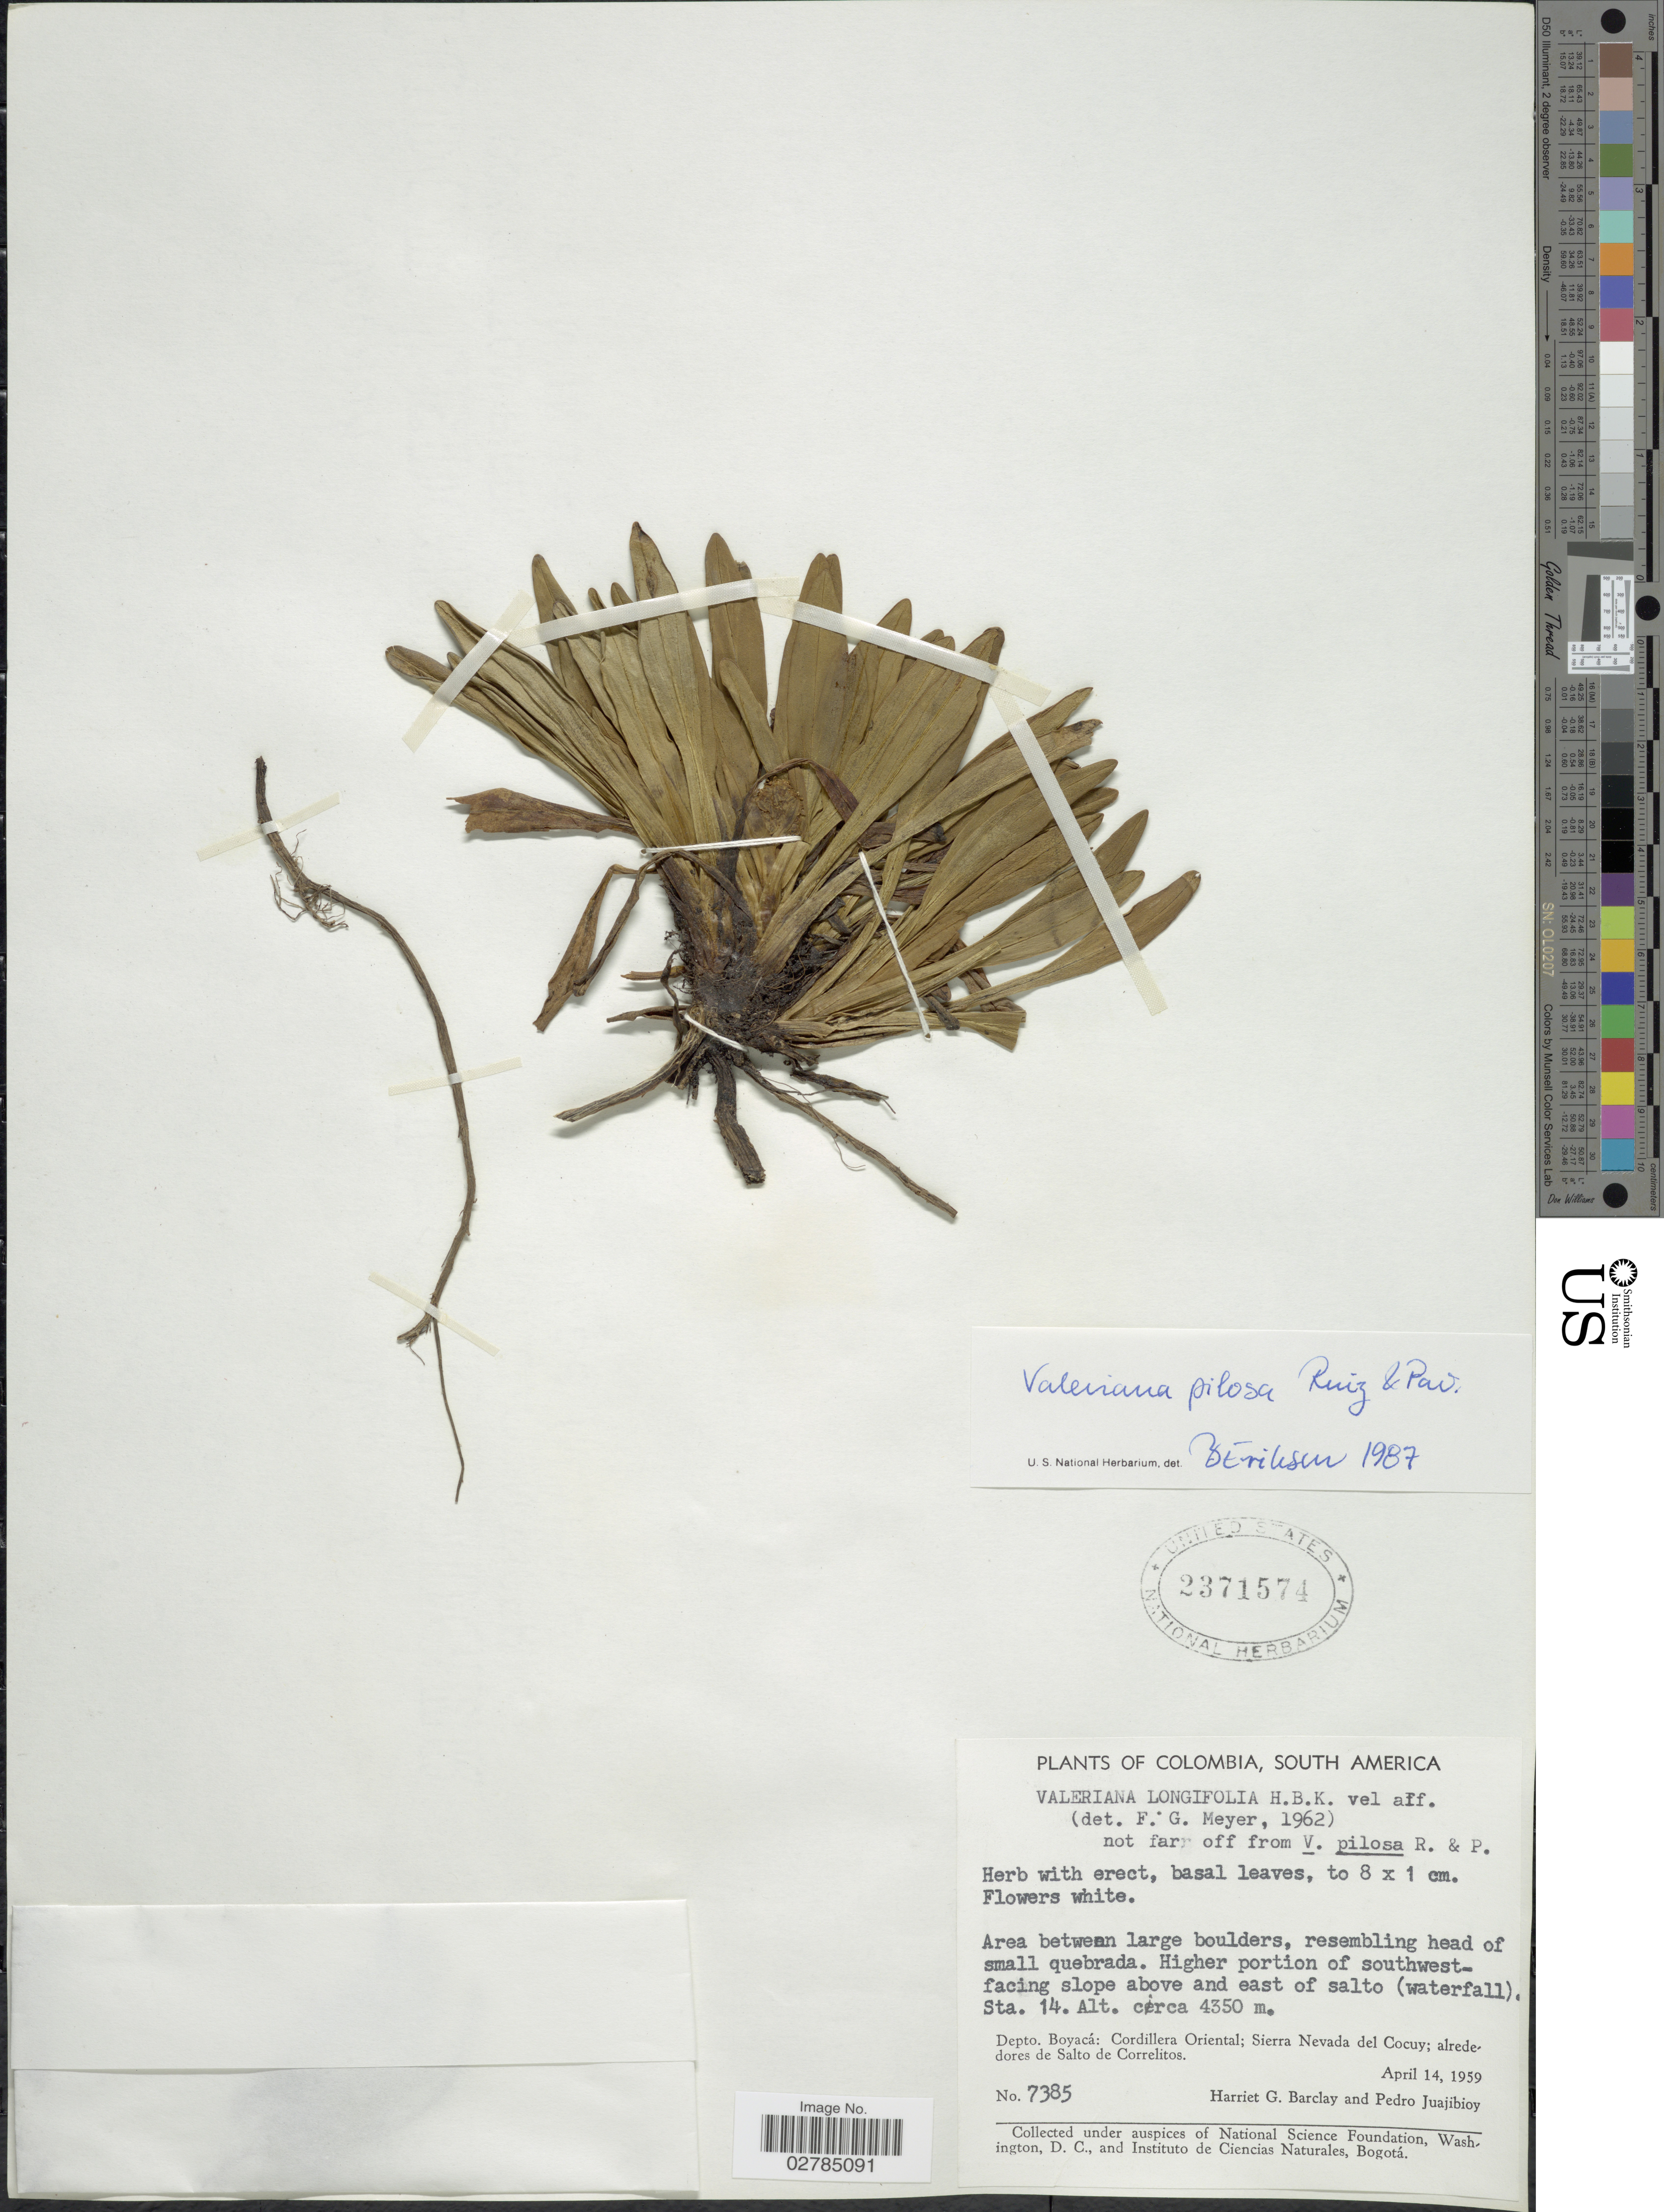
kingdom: Plantae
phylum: Tracheophyta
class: Magnoliopsida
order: Dipsacales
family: Caprifoliaceae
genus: Valeriana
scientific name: Valeriana pilosa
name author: Ruiz & Pav.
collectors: H. G. Barclay & P. Juajibioy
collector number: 7385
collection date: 1959-04-14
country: Colombia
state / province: Boyacá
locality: Higher portion of southwest-facing slope above and east of salto (waterfall), Sta 14, Depto. Boyacá, Cordillera Oriental, Sierra Nevada del Cocuy, alrededores de Salto de Correlitos.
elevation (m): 4350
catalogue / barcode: US 2371574